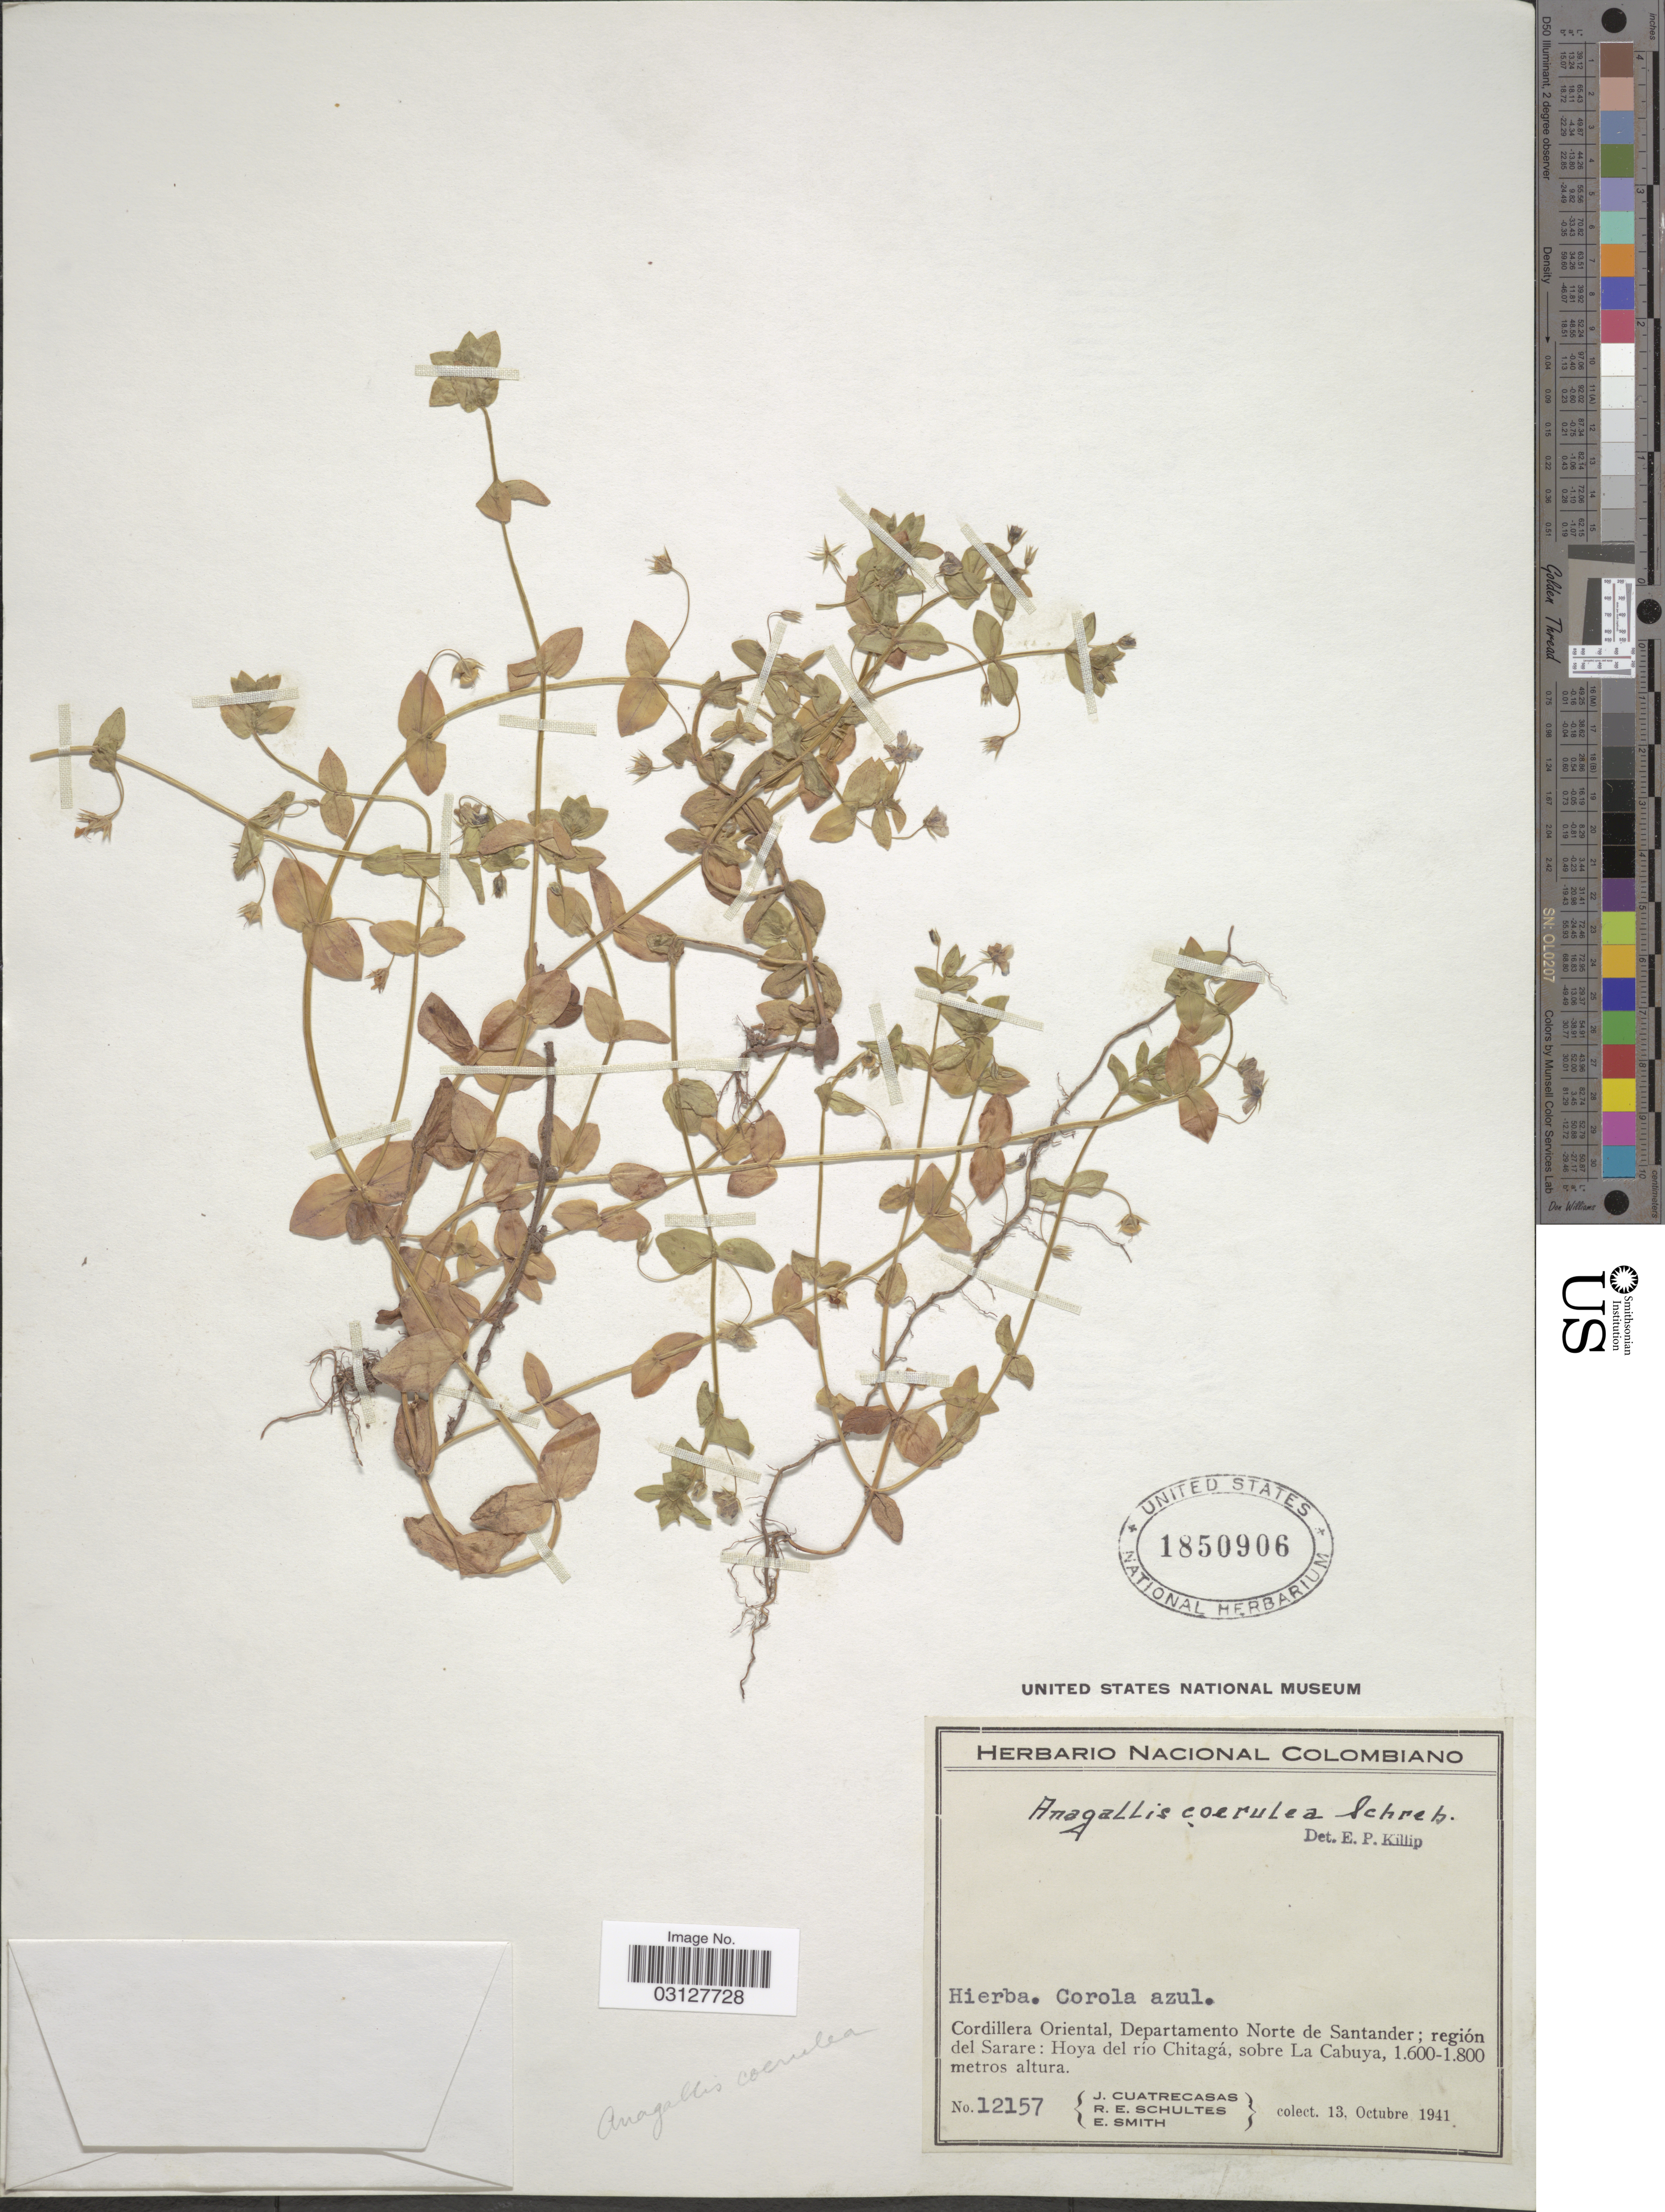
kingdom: Plantae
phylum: Tracheophyta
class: Magnoliopsida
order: Ericales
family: Primulaceae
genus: Anagallis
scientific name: Anagallis coerulea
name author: Schreb.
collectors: J. Cuatrecasas, R. E. Schultes & E. Smith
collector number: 12157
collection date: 1941-10-13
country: Colombia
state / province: Norte de Santander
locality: Cordillera Oriental, Departamento Norte de Santander; región del Sarare: Hoya del rio Chitagá, sobre La Cabuya.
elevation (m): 1600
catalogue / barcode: US 1850906